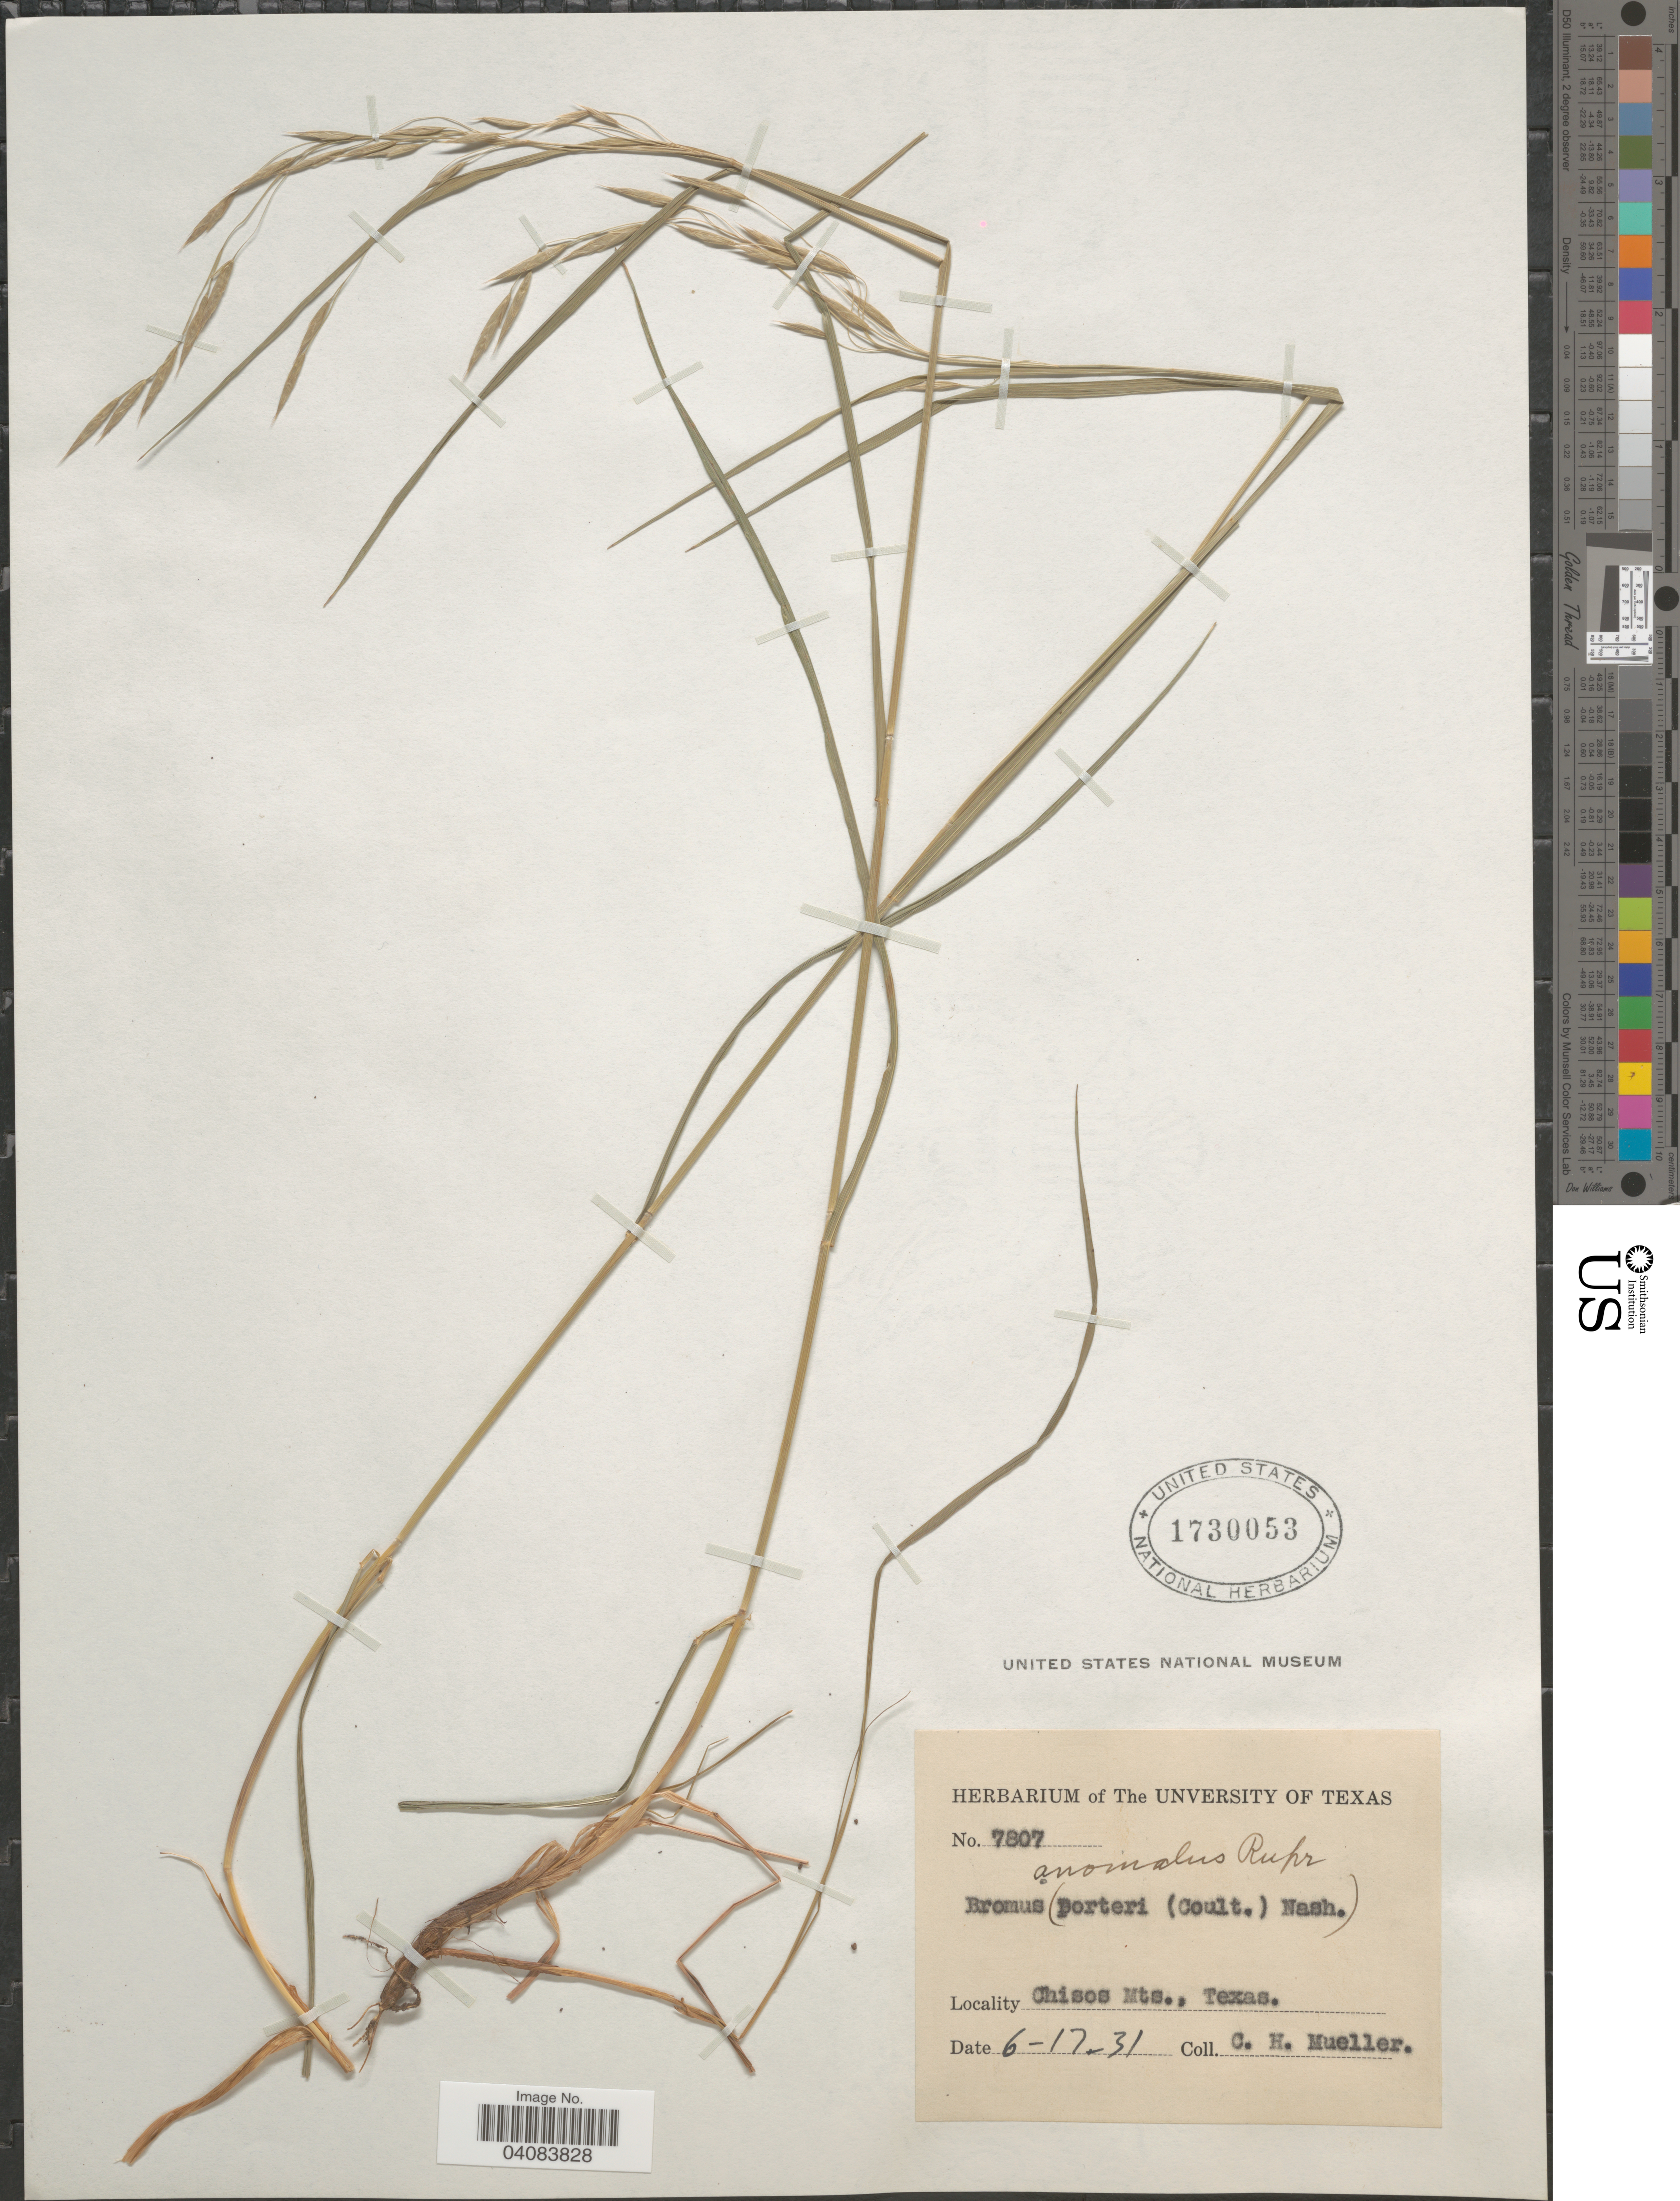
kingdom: Plantae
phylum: Tracheophyta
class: Liliopsida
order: Poales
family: Poaceae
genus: Bromus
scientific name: Bromus porteri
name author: (J.M. Coult.) Nash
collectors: C. H. Mueller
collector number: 7807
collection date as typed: Transcribed d/m/y: 17/6/31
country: United States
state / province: Texas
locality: Chisos Mts.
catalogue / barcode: US 1730053